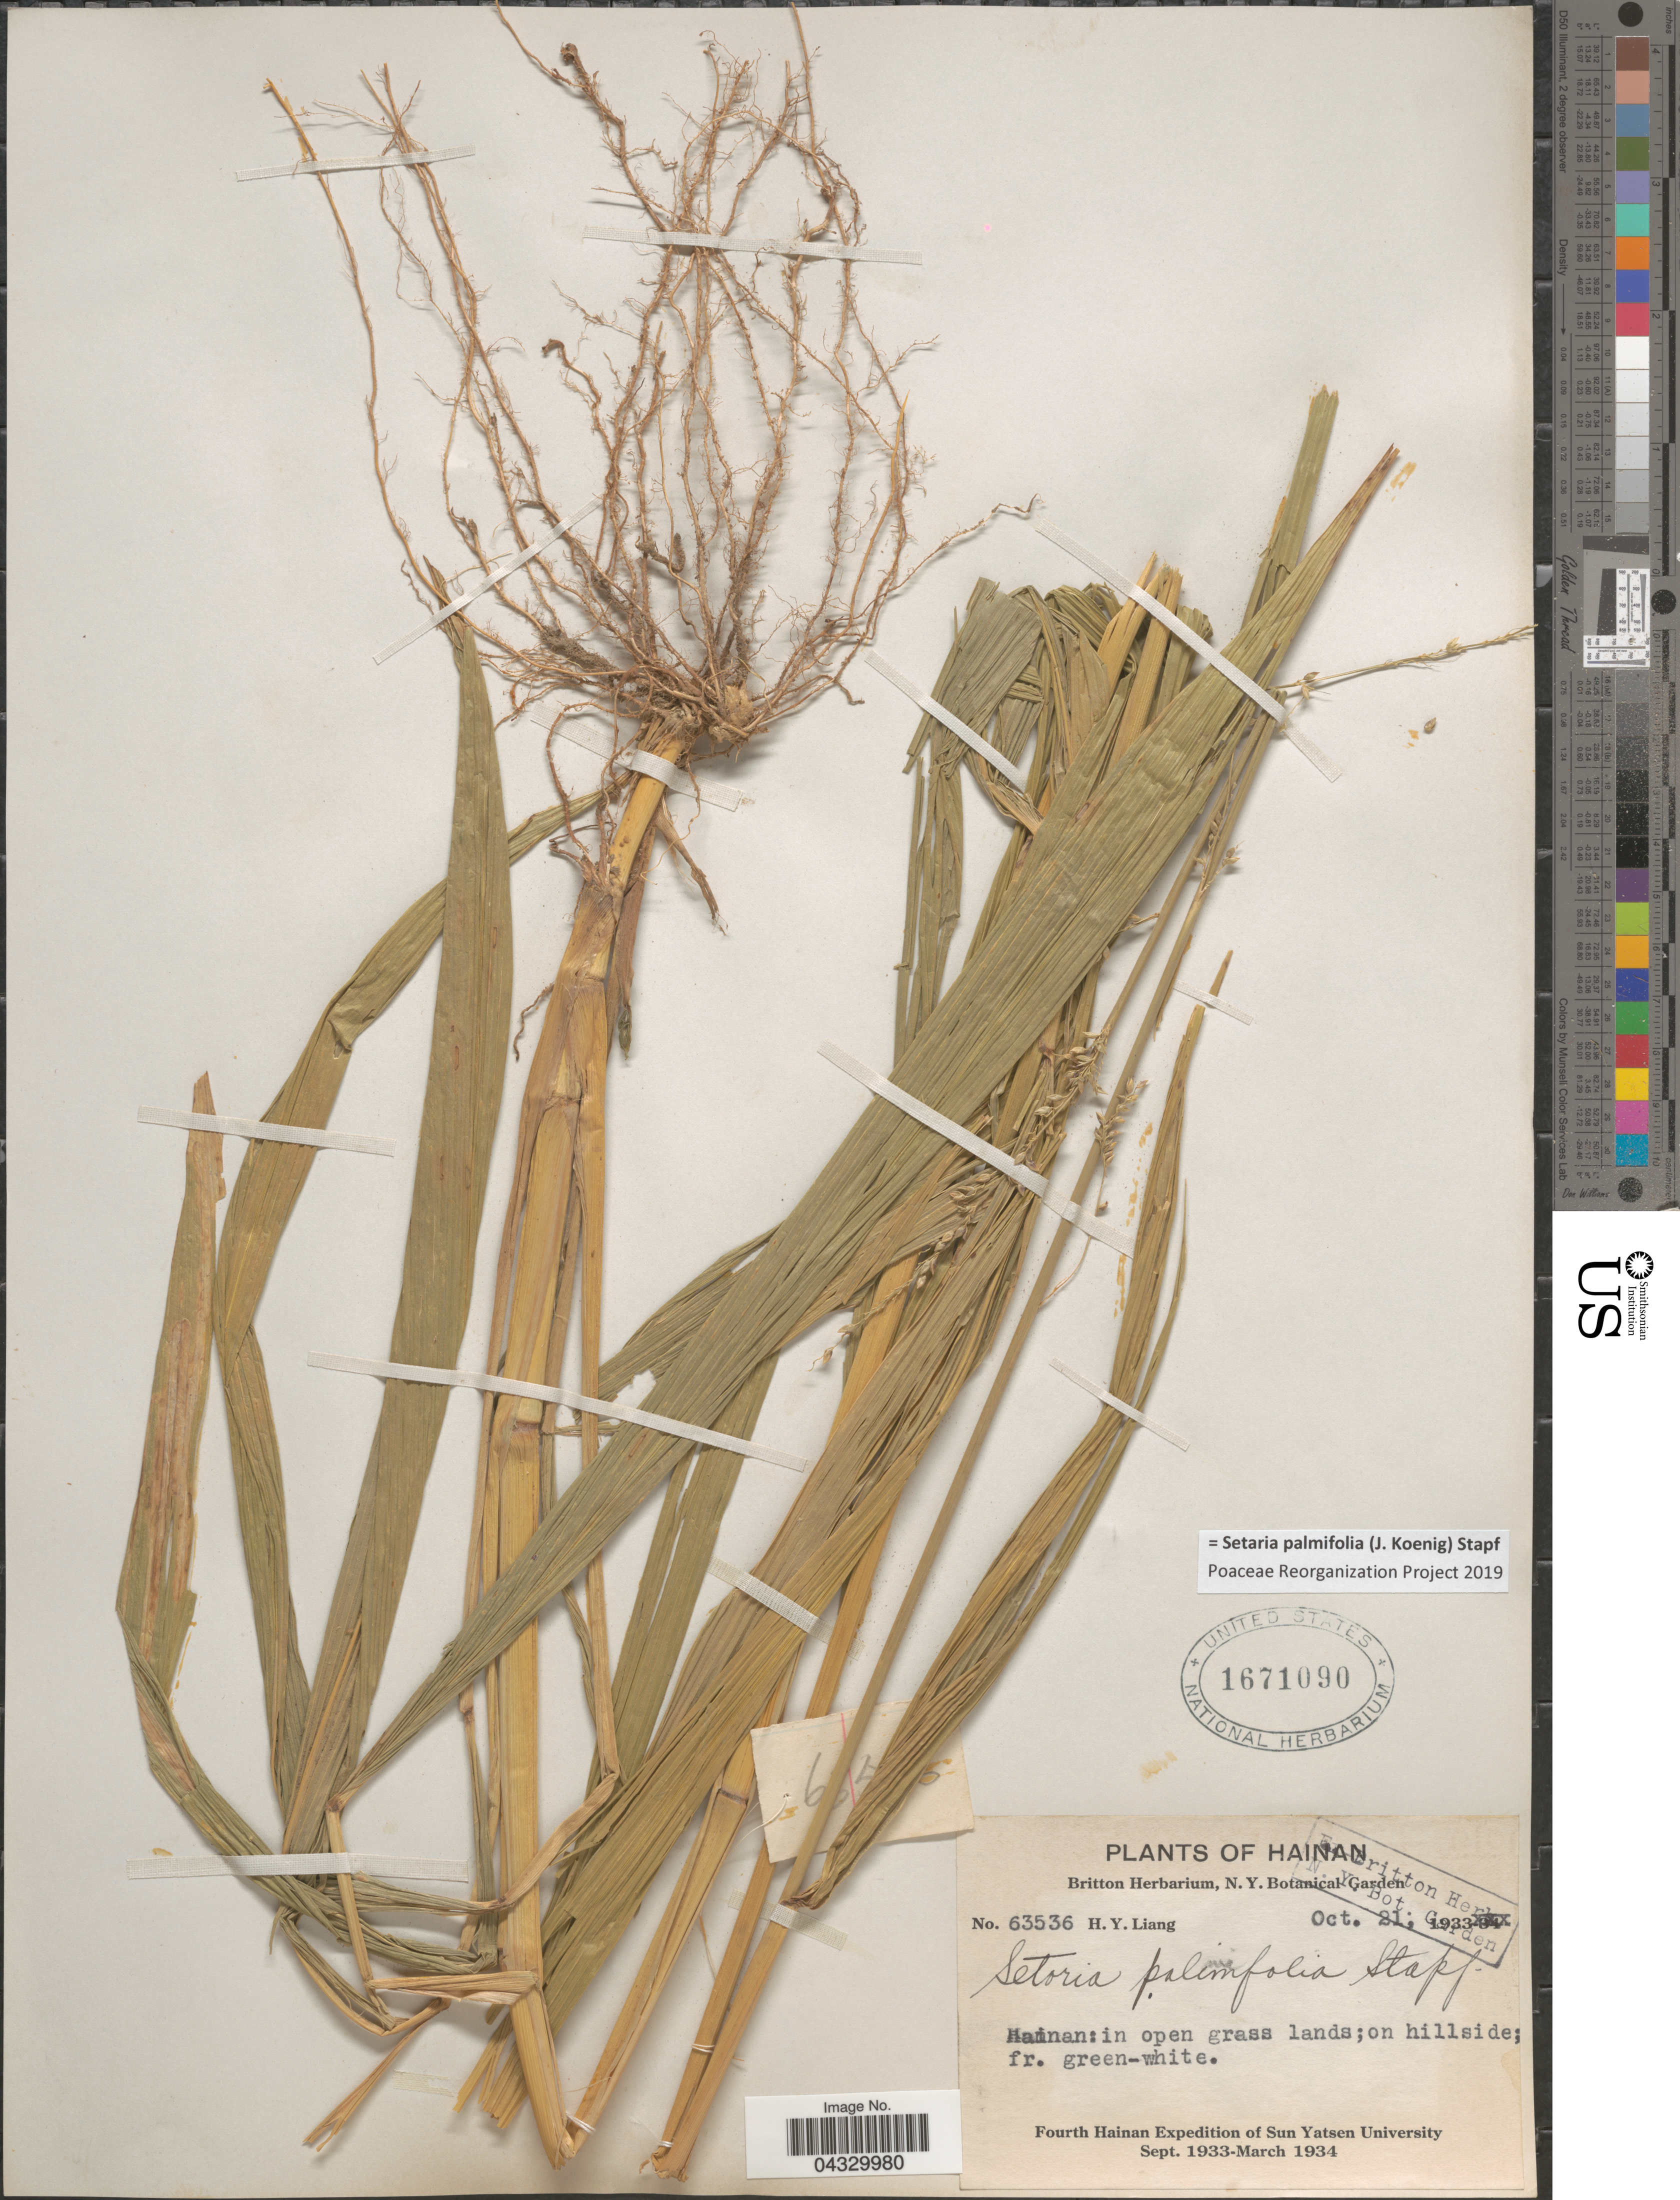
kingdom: Plantae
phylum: Tracheophyta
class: Liliopsida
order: Poales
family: Poaceae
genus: Setaria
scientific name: Setaria palmifolia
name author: (J. Koenig) Stapf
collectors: H. Y. Liang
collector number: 63536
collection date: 1933-10-21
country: China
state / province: Hainan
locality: Fourth Hainan Expedition of Sun Yatsen University.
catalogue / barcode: US 1671090